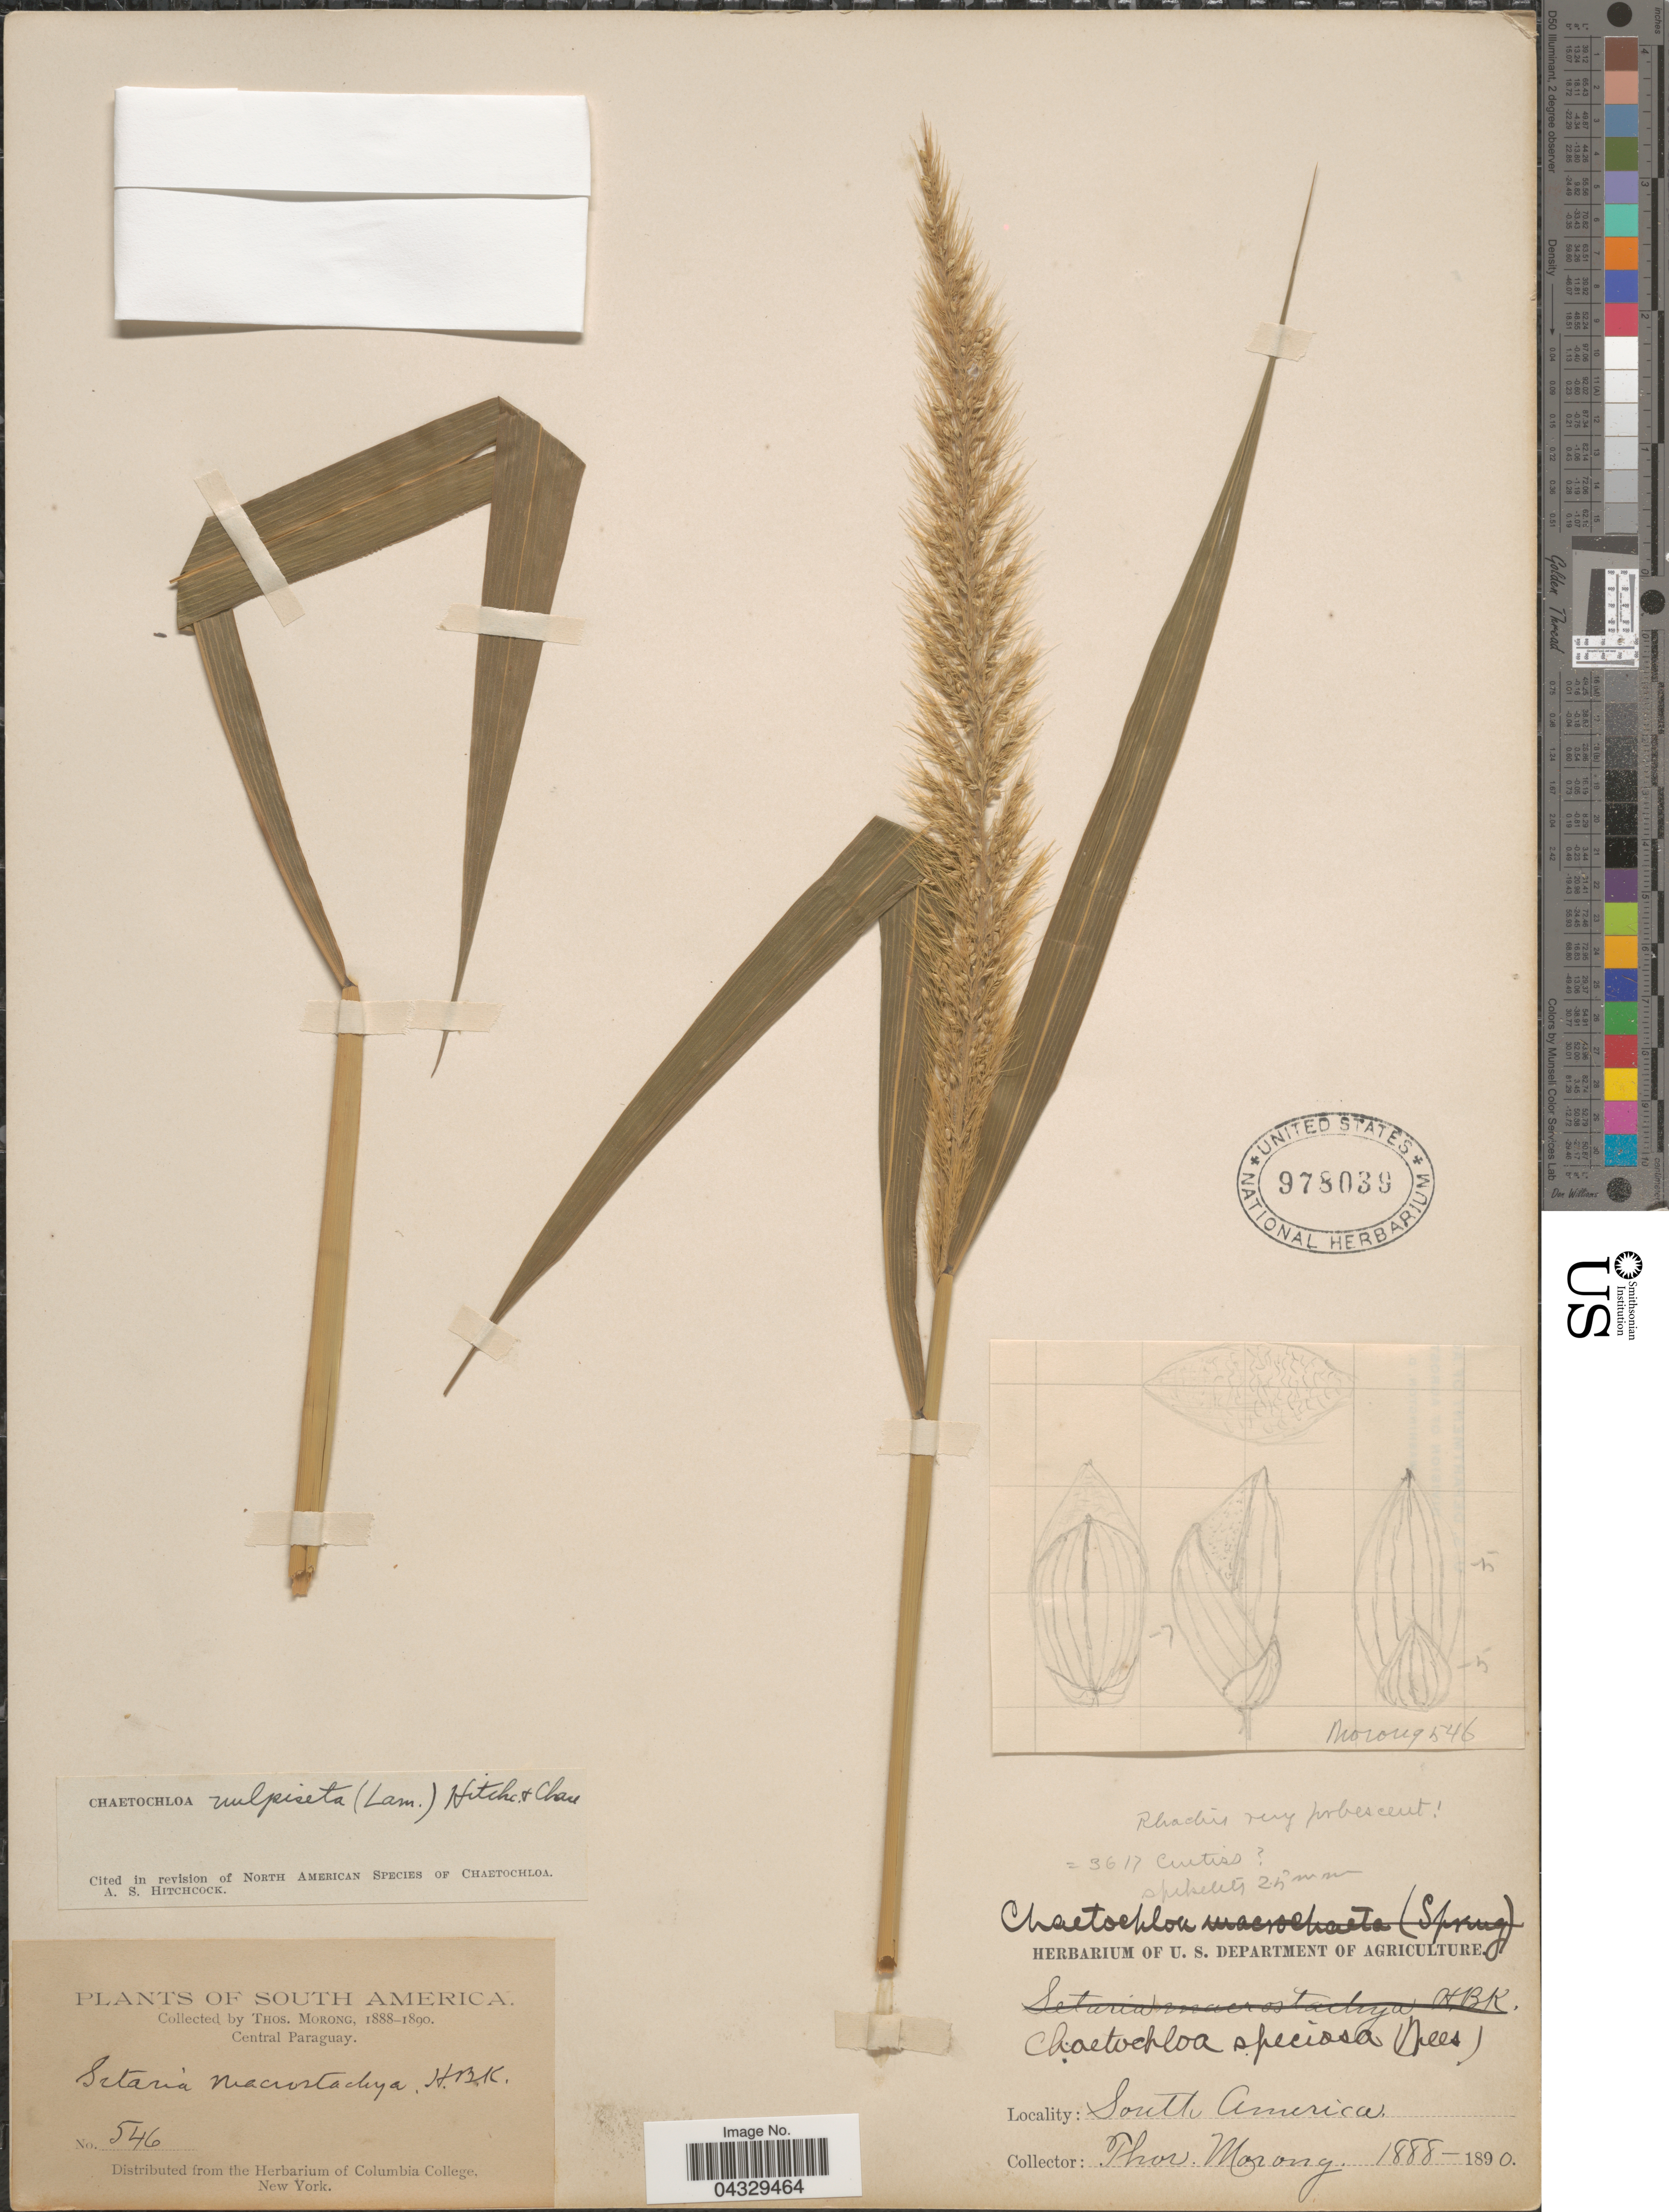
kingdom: Plantae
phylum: Tracheophyta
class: Liliopsida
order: Poales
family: Poaceae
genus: Setaria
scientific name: Setaria vulpiseta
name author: (Lam.) Roem. & Schult.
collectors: ex herb. T. Morong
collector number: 546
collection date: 1888/1890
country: Paraguay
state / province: Central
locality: Central Paraguay.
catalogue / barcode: US 978039